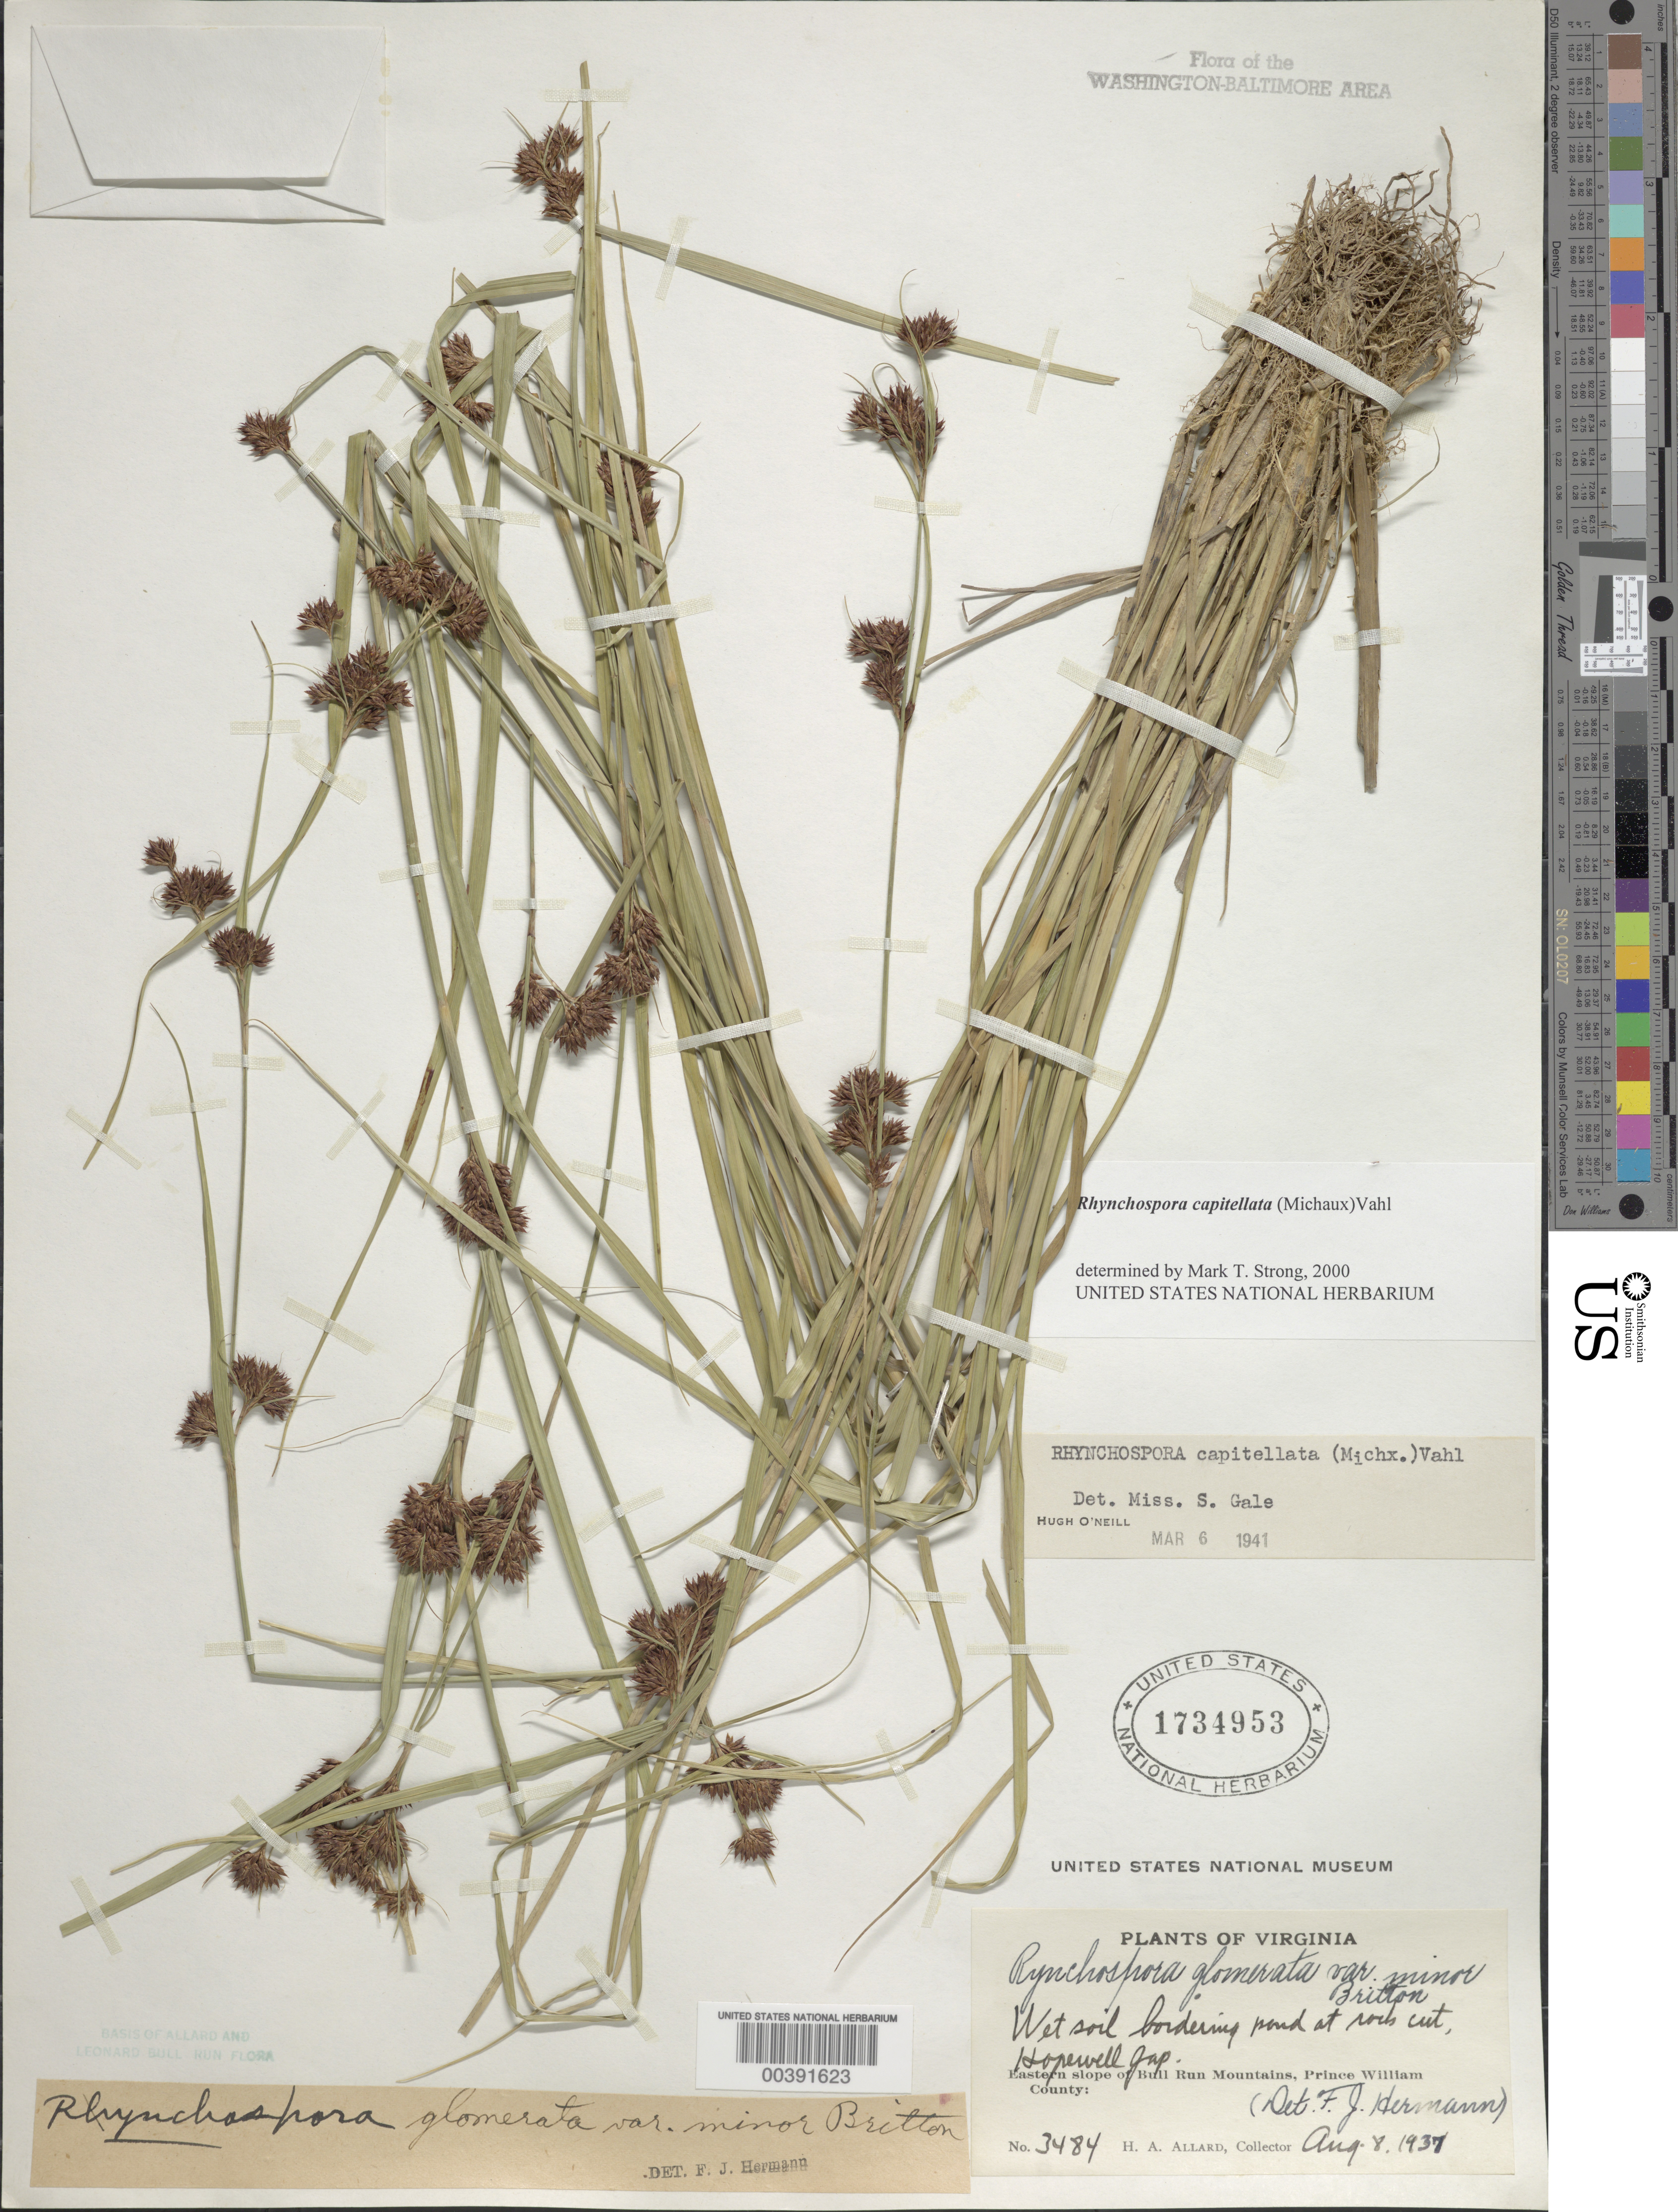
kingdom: Plantae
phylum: Tracheophyta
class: Liliopsida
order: Poales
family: Cyperaceae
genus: Rhynchospora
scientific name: Rhynchospora capitellata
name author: (Michx.) Vahl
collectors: H. A. Allard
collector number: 3484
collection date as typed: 08 Aug 1937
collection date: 1937-08-08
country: United States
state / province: Virginia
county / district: Prince William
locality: Hopewell Gap Bull Run Mts.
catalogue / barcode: US 1734953